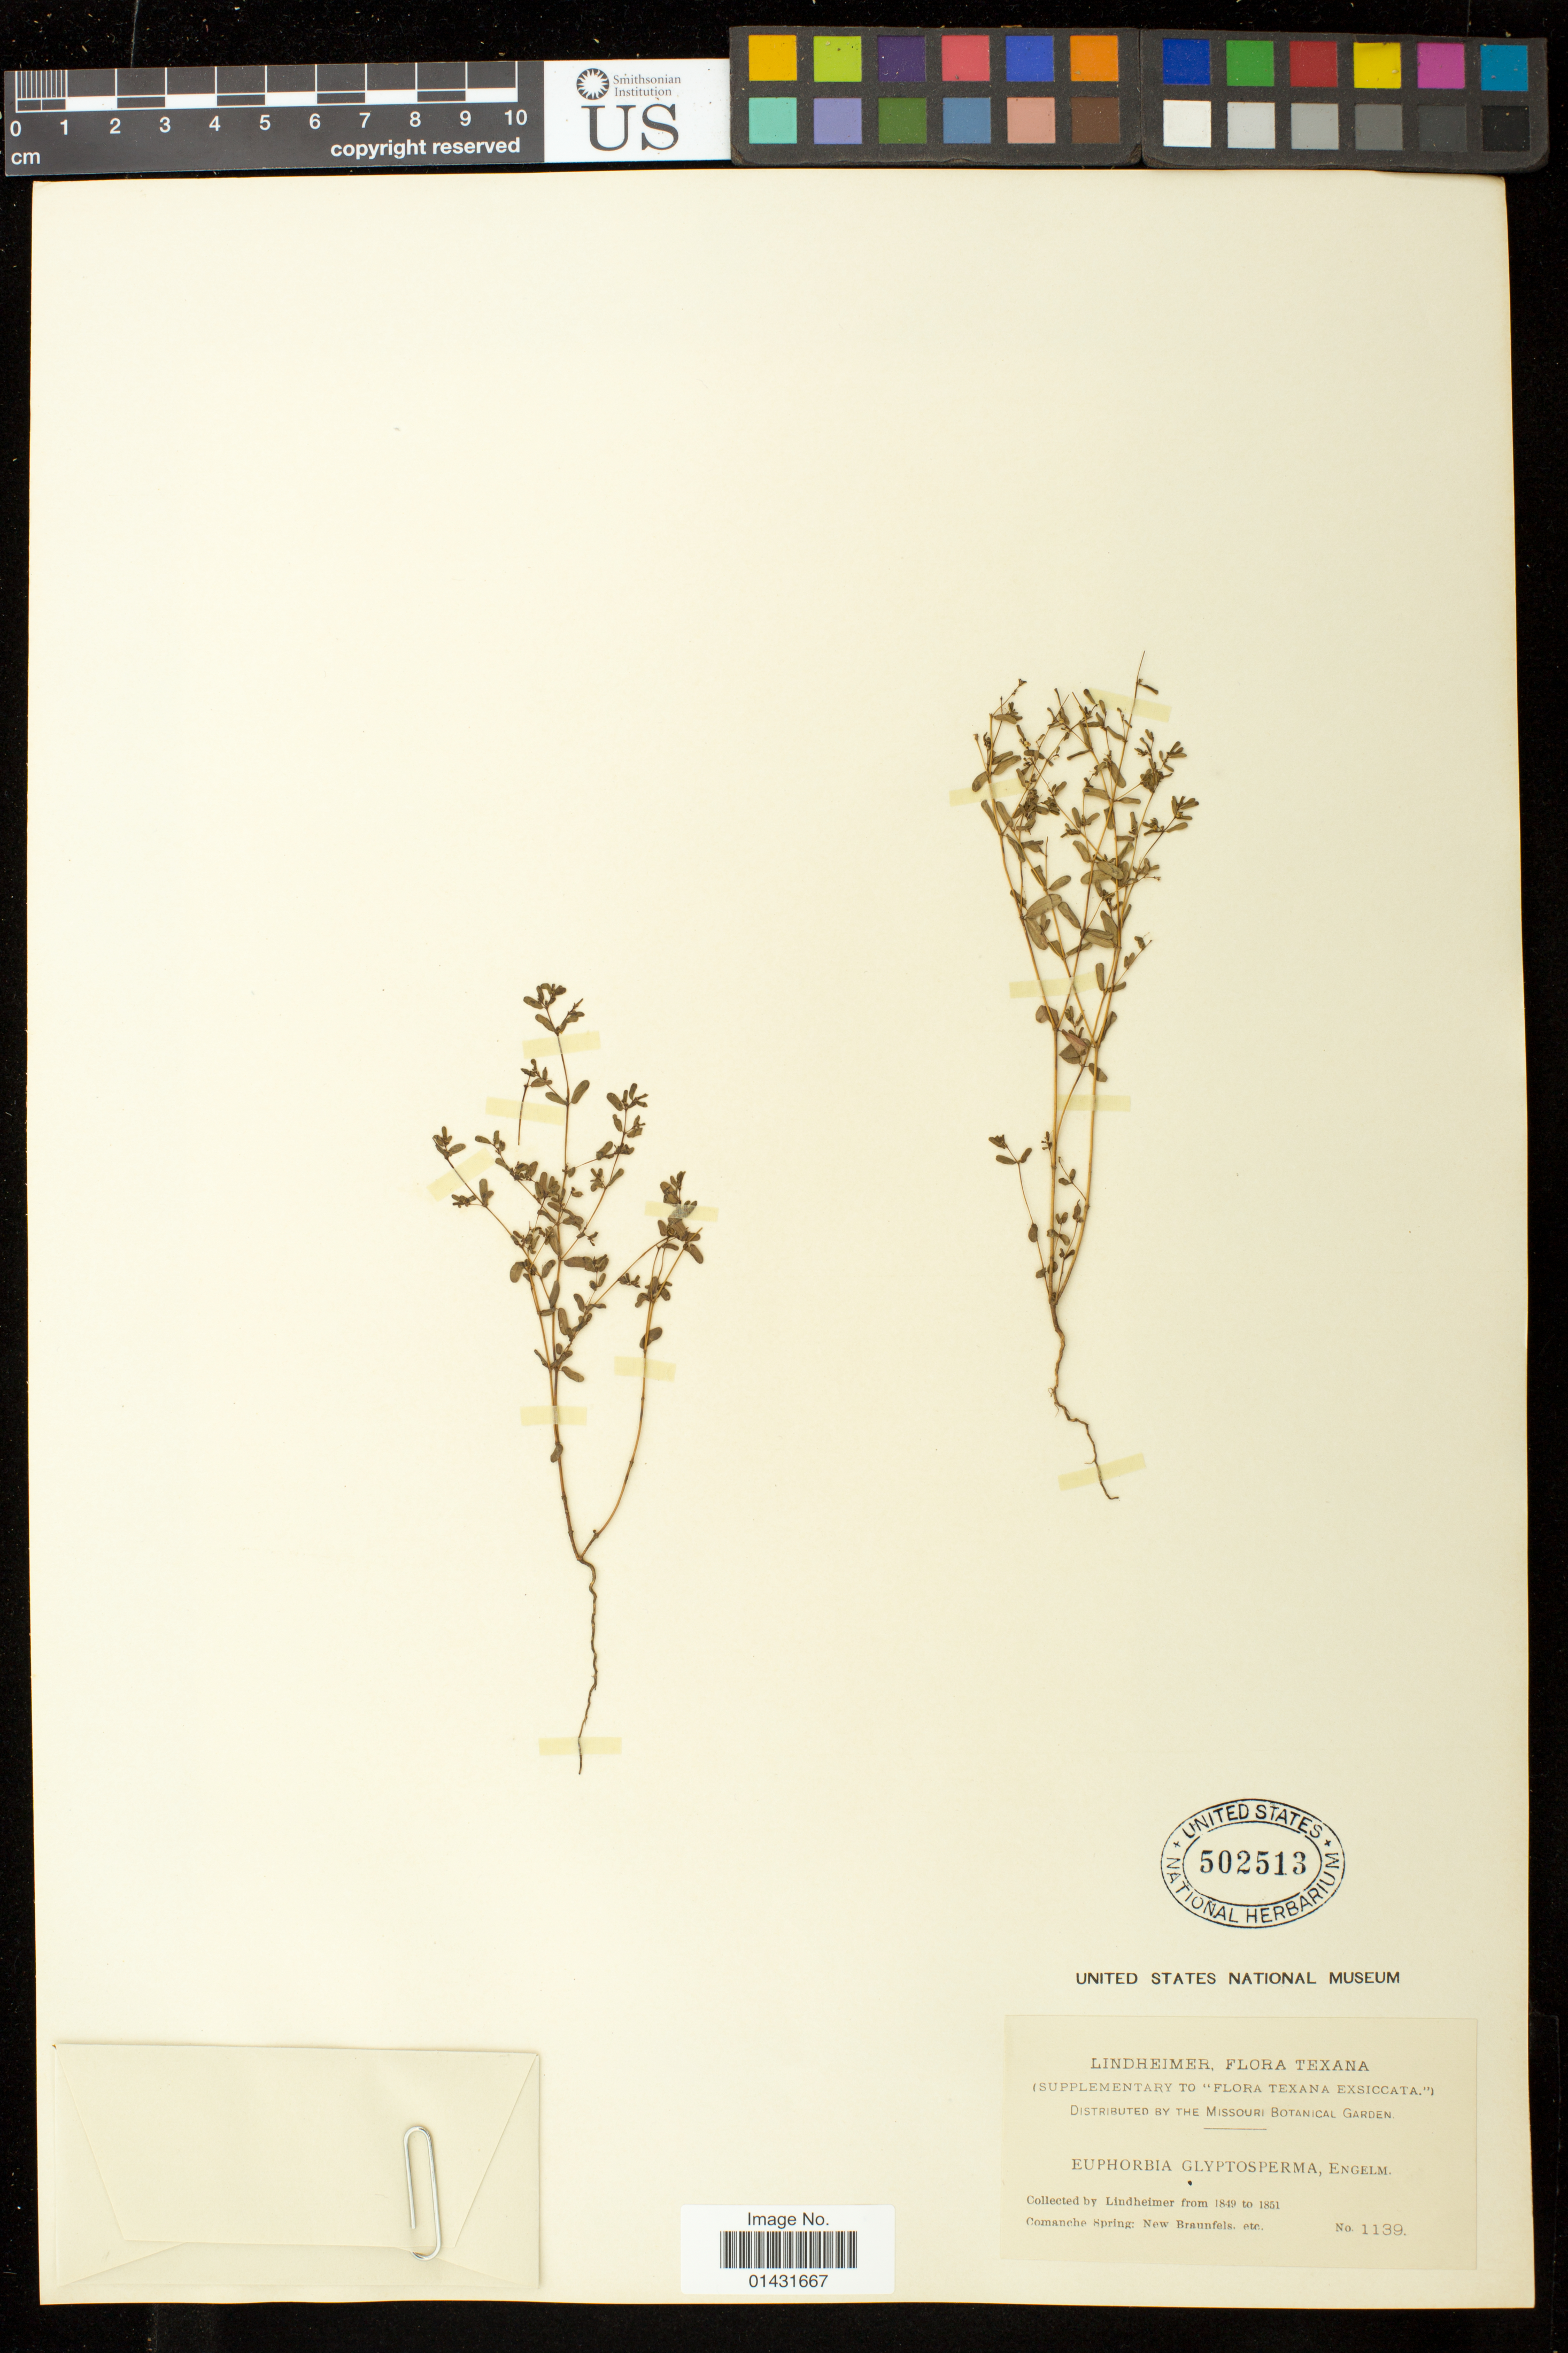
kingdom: Plantae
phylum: Tracheophyta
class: Magnoliopsida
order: Malpighiales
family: Euphorbiaceae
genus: Euphorbia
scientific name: Euphorbia glyptosperma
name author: Engelm.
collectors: F. J. Lindheimer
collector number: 1139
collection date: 1849/1851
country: United States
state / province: Texas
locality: Comanche Spring; New Braunfels, etc.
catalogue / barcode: US 502513